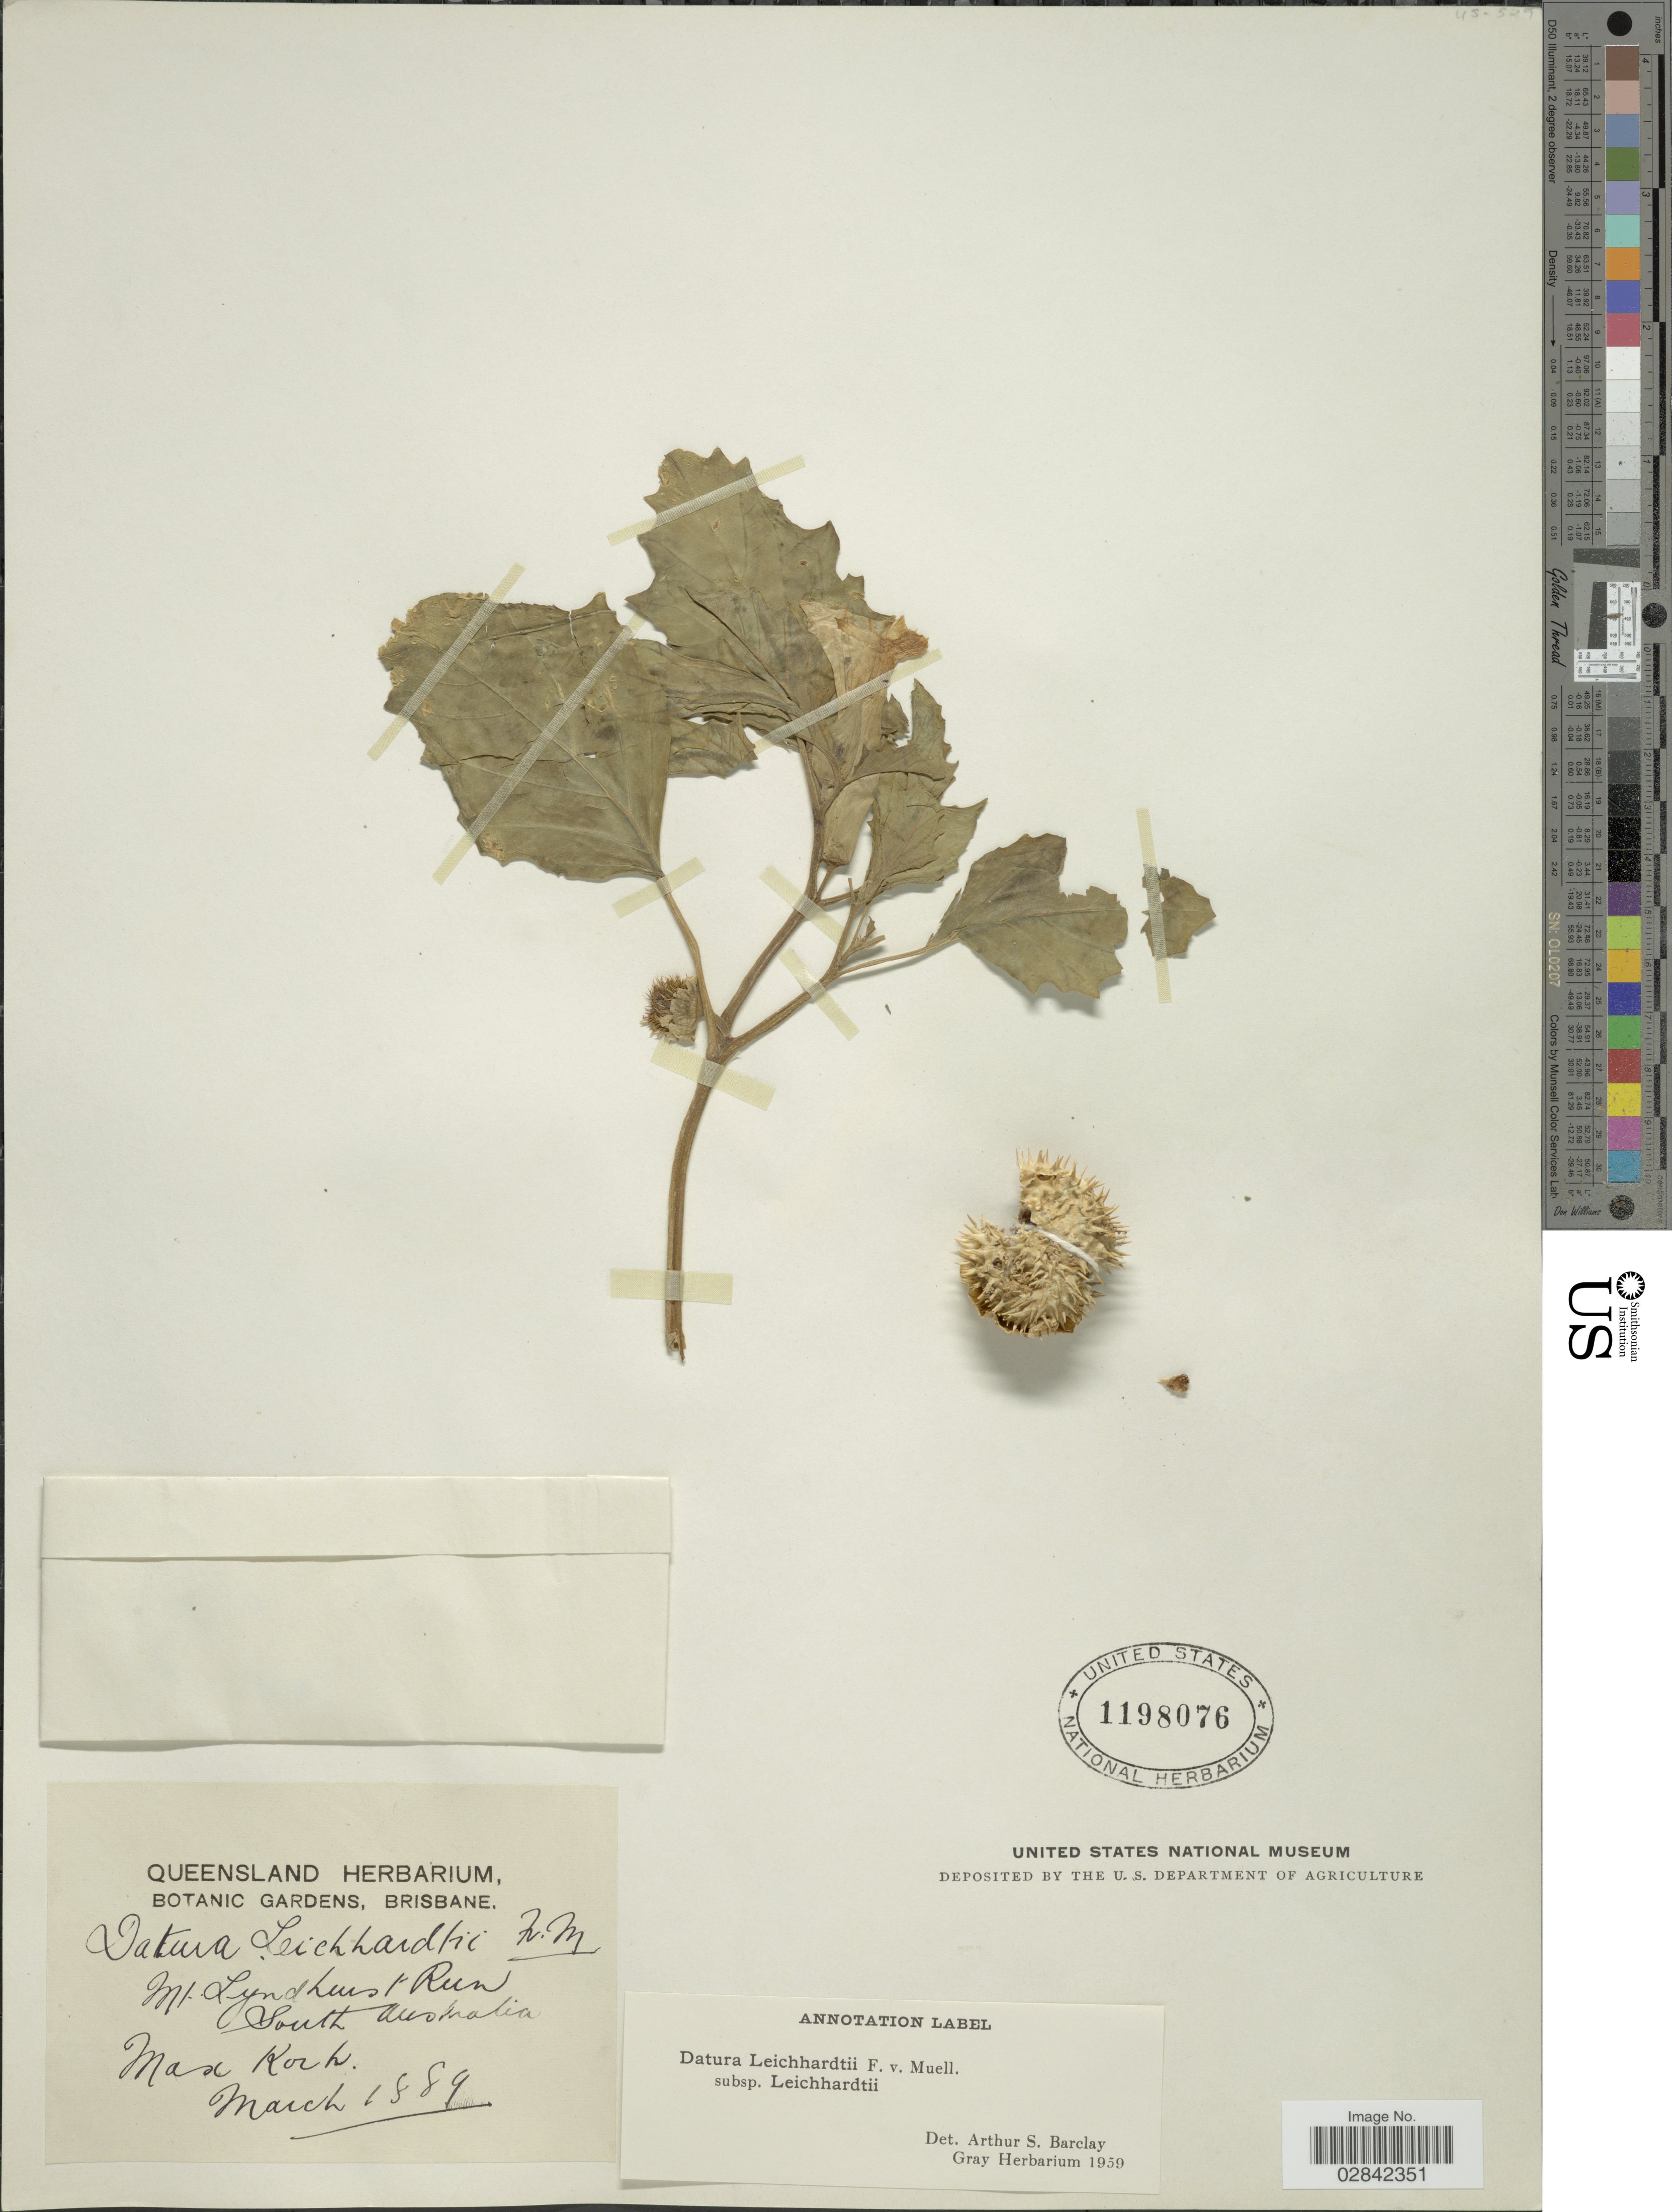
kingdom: Plantae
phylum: Tracheophyta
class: Magnoliopsida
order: Solanales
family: Solanaceae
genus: Datura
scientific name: Datura leichhardtii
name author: Benth.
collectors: M. Koch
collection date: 1889-03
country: Australia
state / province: South Australia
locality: Mt. Lyndhurst Run.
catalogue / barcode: US 1198076